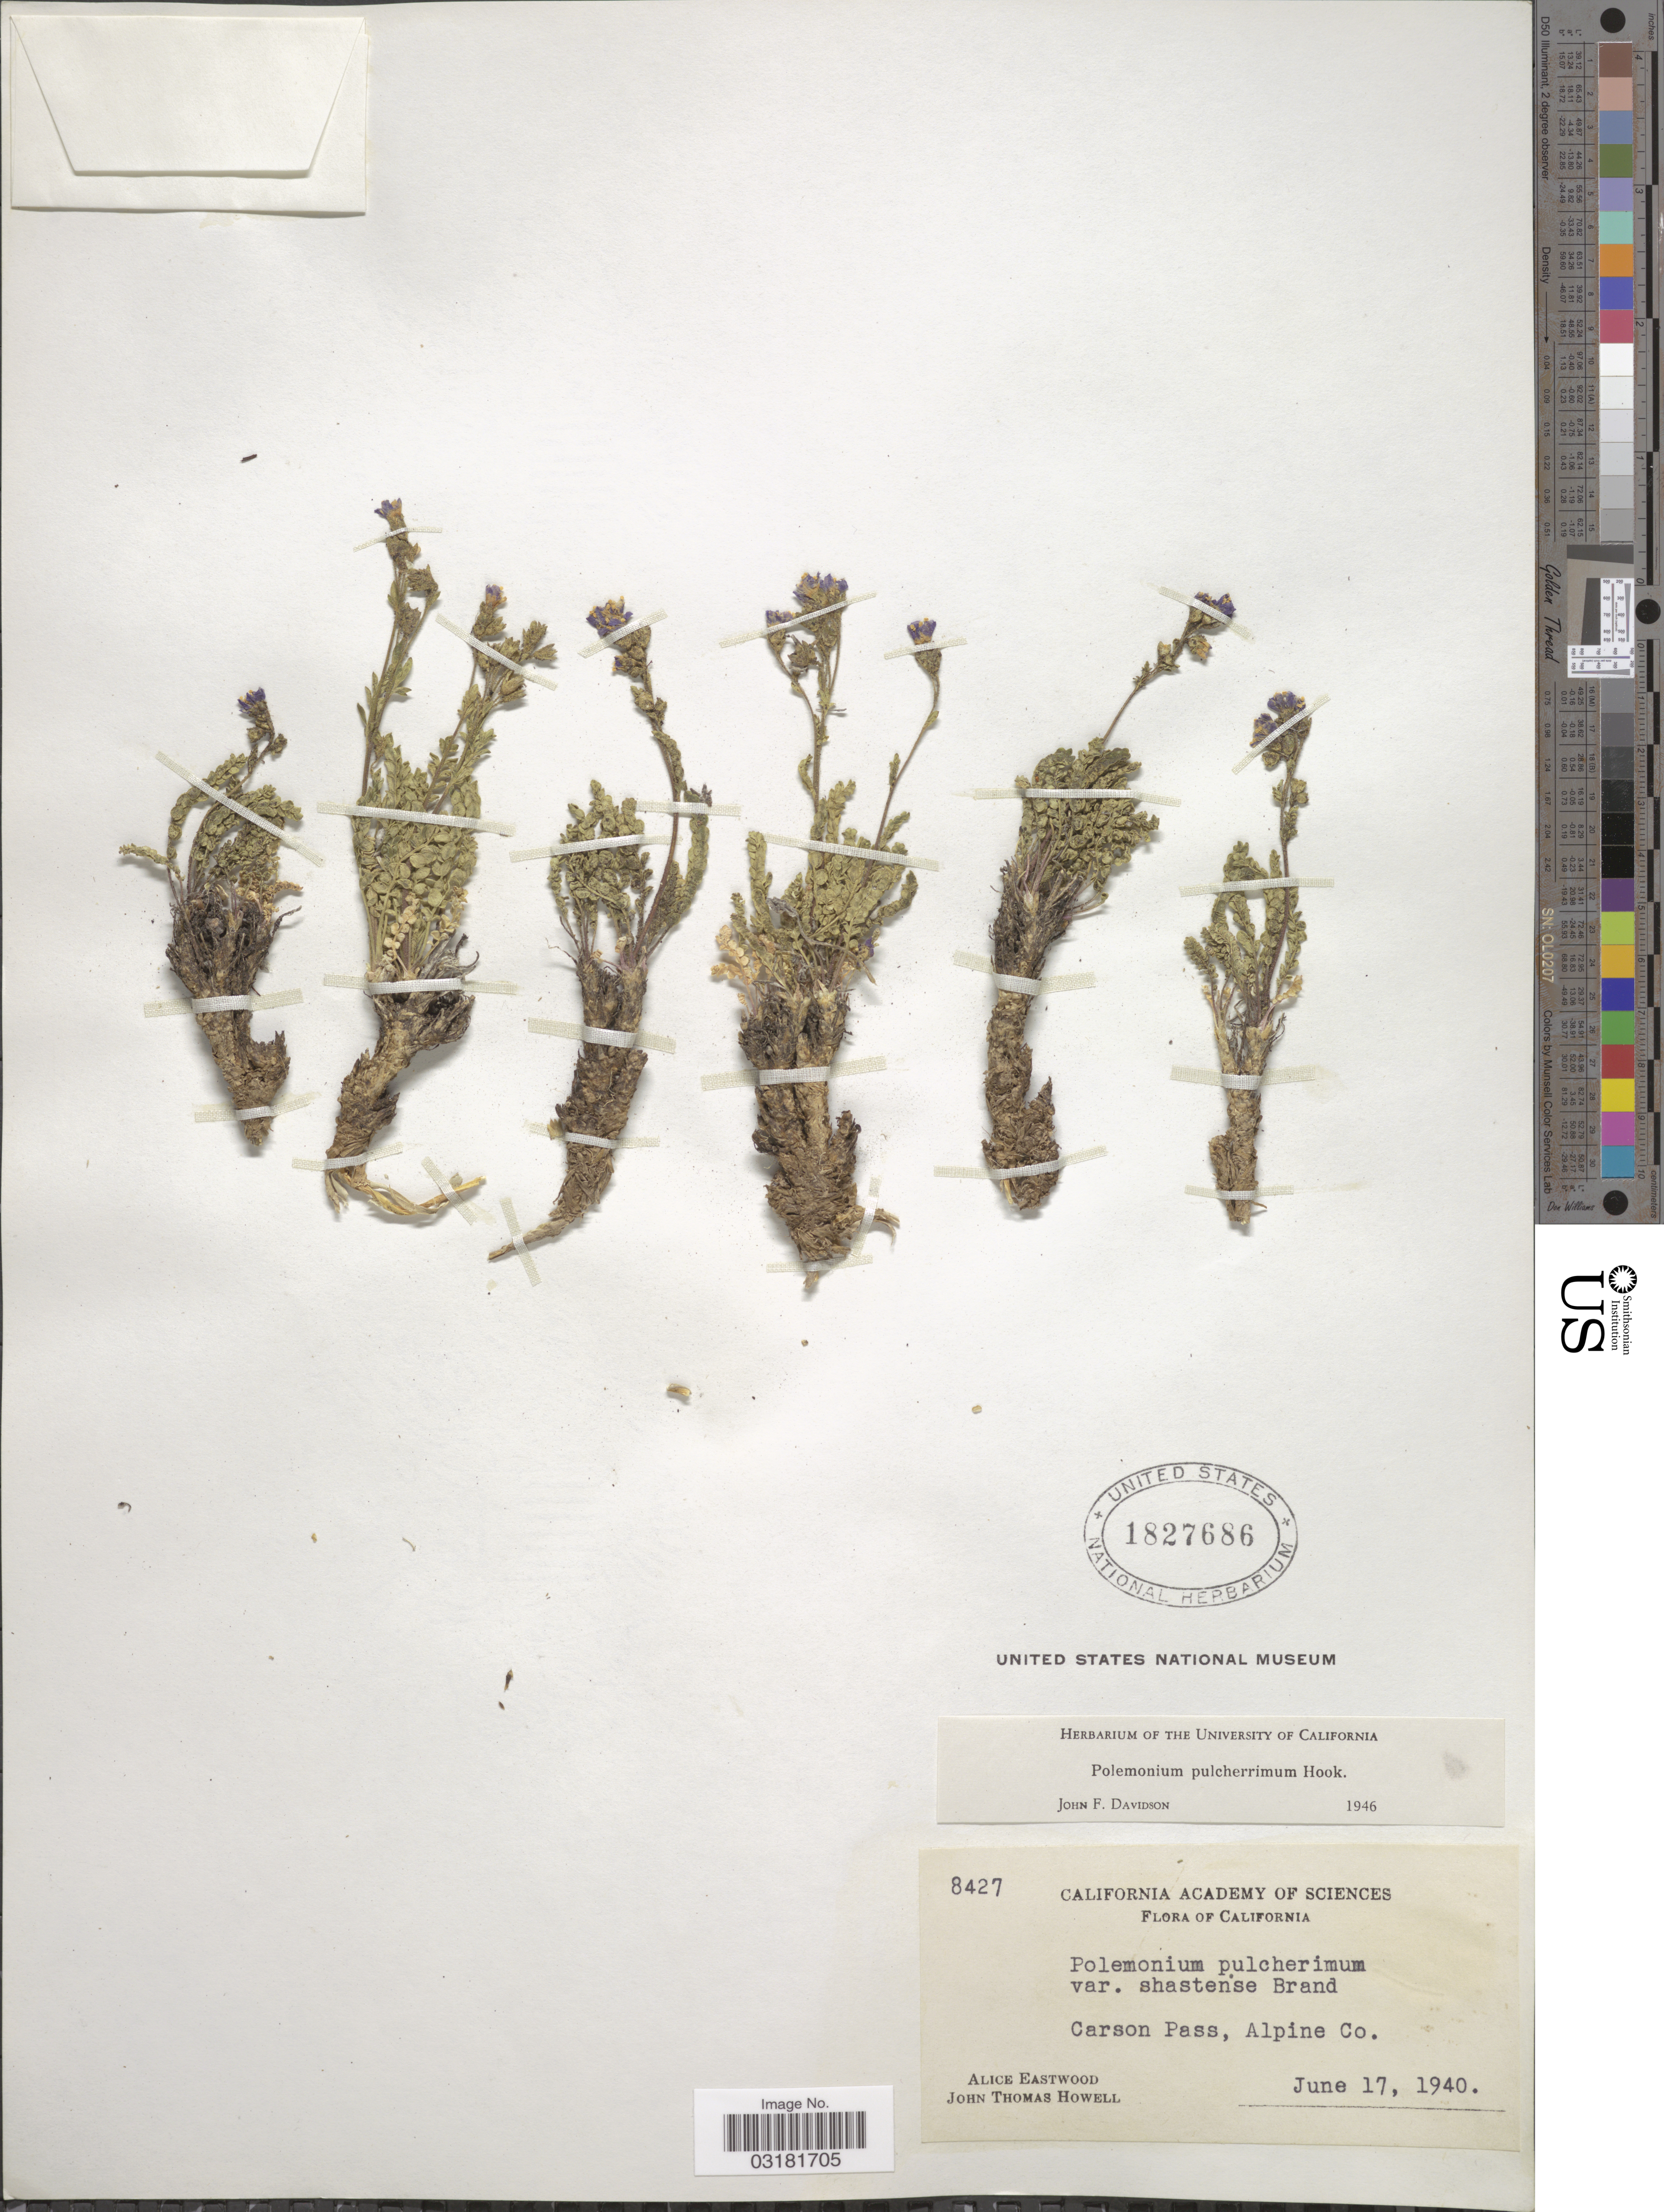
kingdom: Plantae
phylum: Tracheophyta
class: Magnoliopsida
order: Ericales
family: Polemoniaceae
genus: Polemonium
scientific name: Polemonium pulcherrimum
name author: Hook.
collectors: A. Eastwood & J. T. Howell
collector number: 8427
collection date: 1940-06-17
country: United States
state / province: California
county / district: Alpine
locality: Carson Pass, Alpine Co.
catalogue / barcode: US 1827686